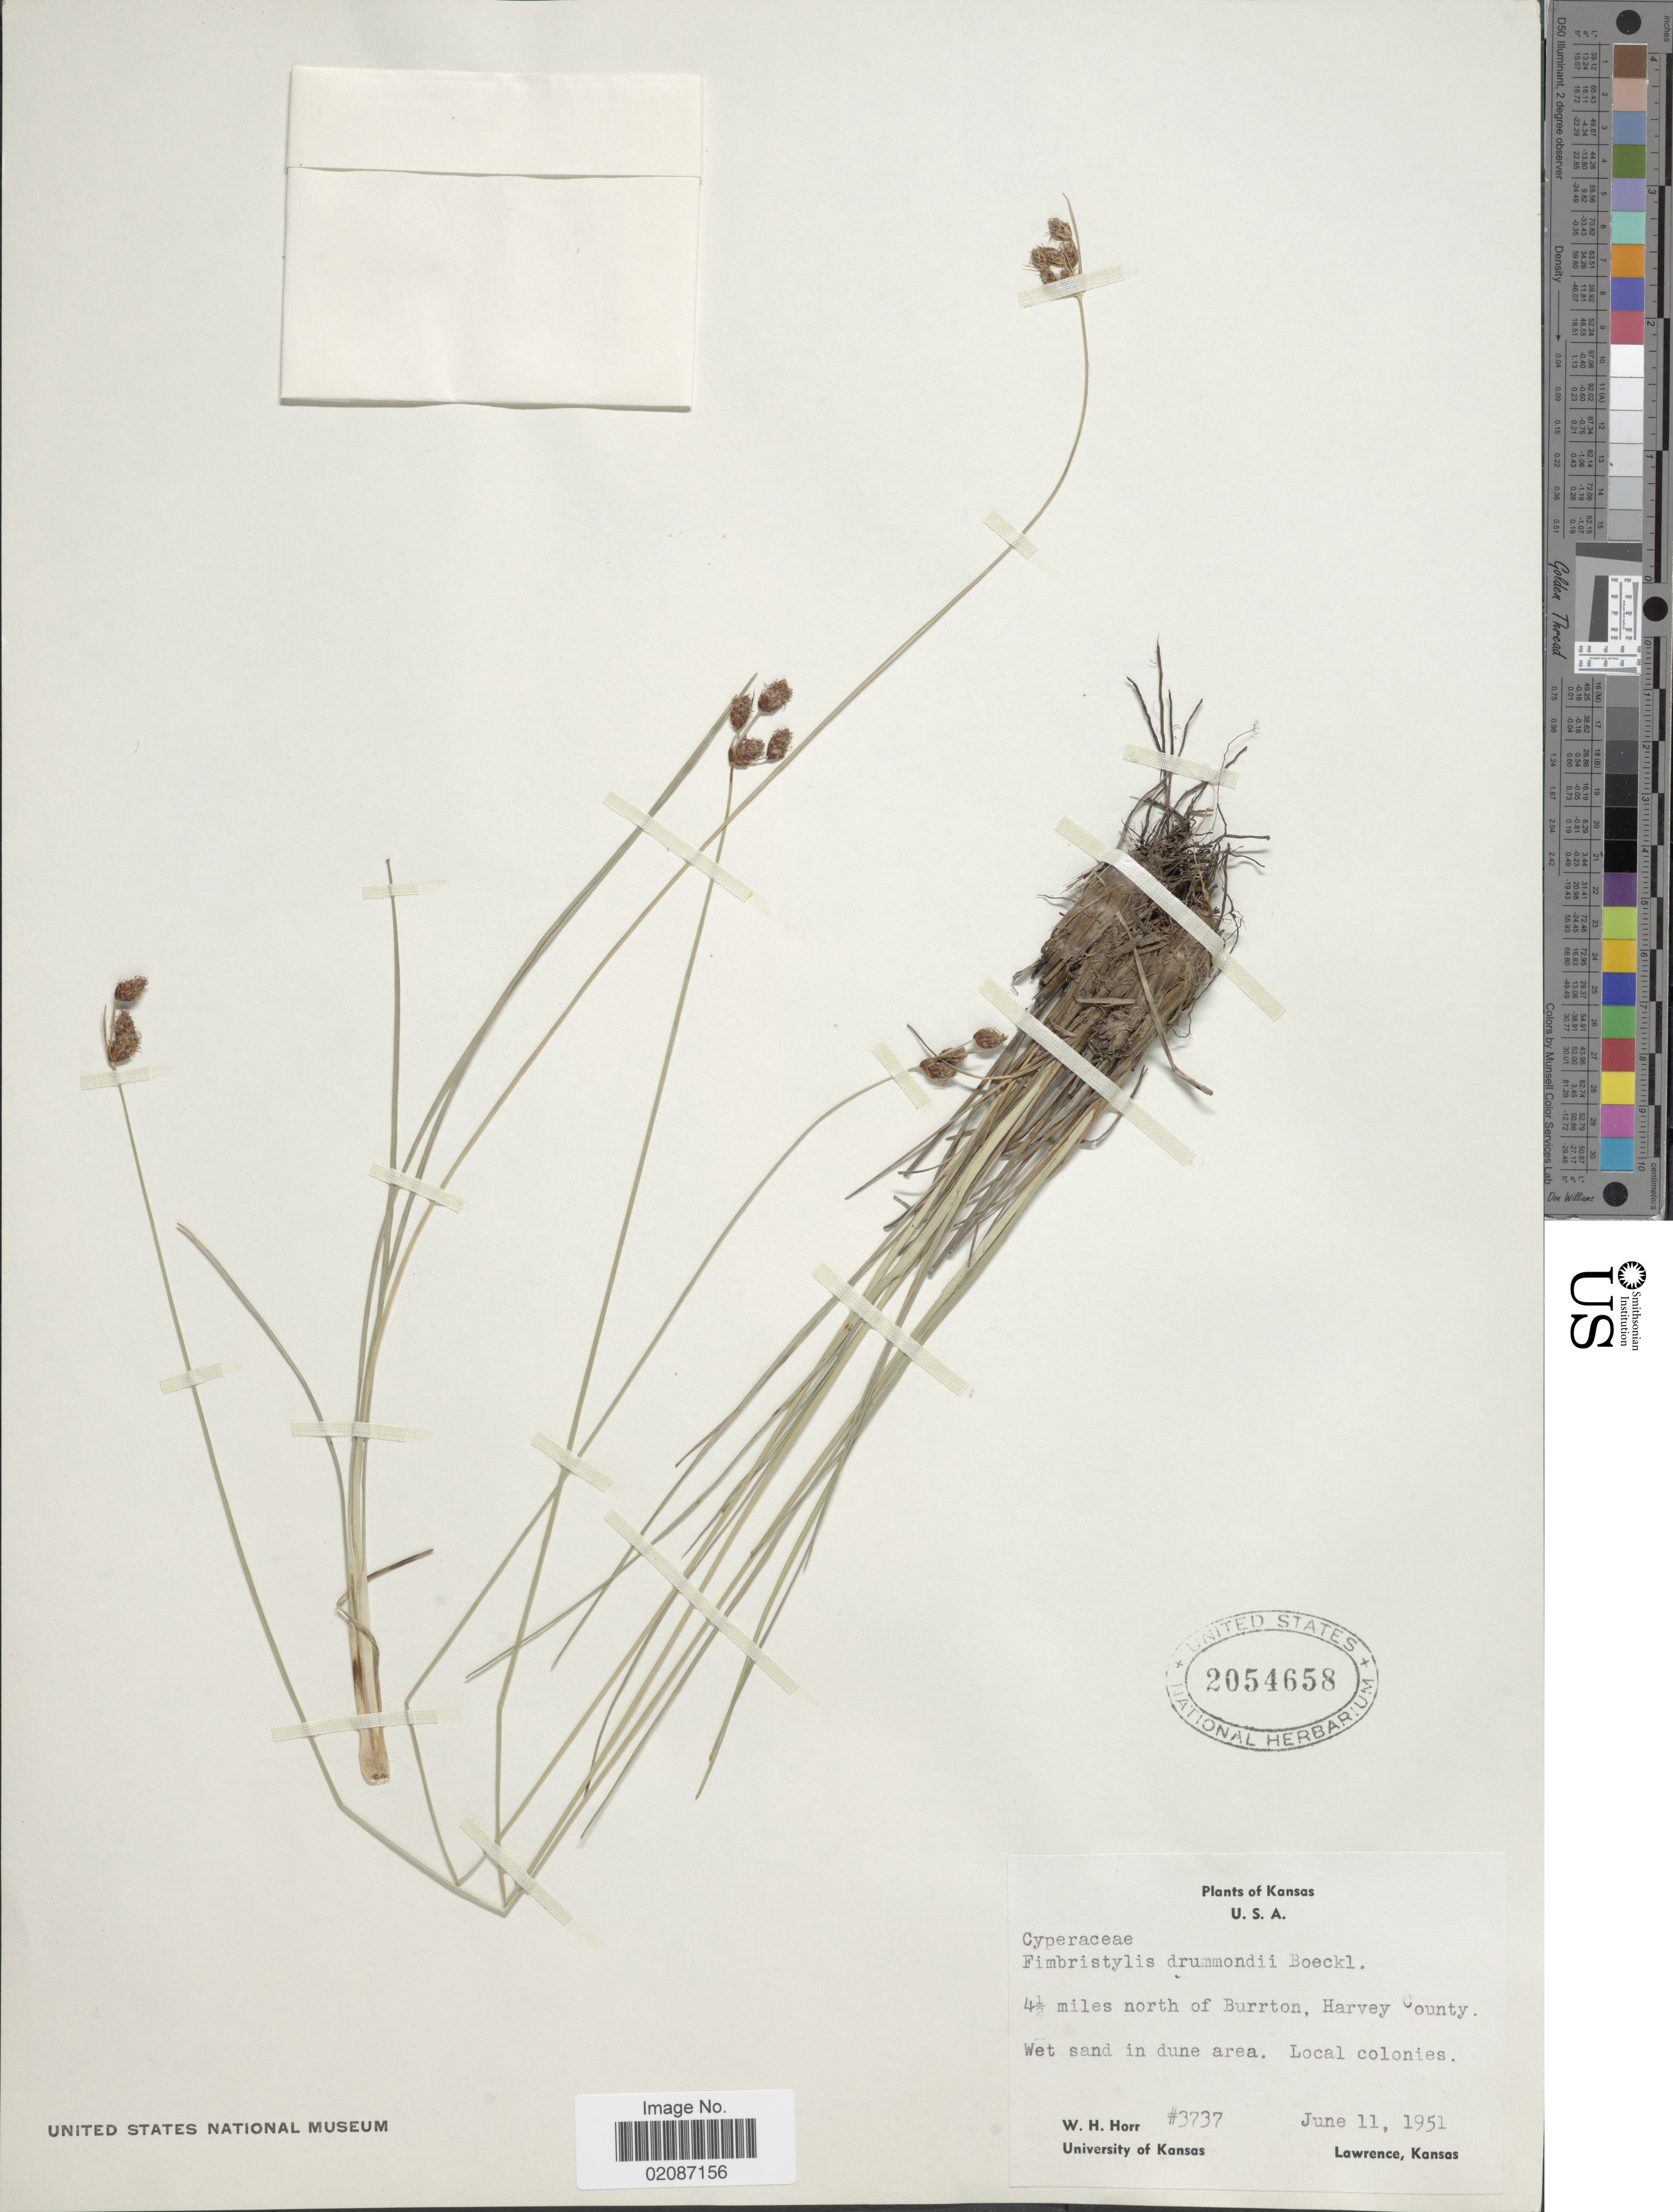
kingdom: Plantae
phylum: Tracheophyta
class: Liliopsida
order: Poales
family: Cyperaceae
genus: Fimbristylis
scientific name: Fimbristylis spadicea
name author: (L.) Vahl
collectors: W. H. Horr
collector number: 3737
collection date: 1951-06-11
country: United States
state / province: Kansas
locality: U.S.A., 4½ miles north of Burrton, Harvey County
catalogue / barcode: US 2054658